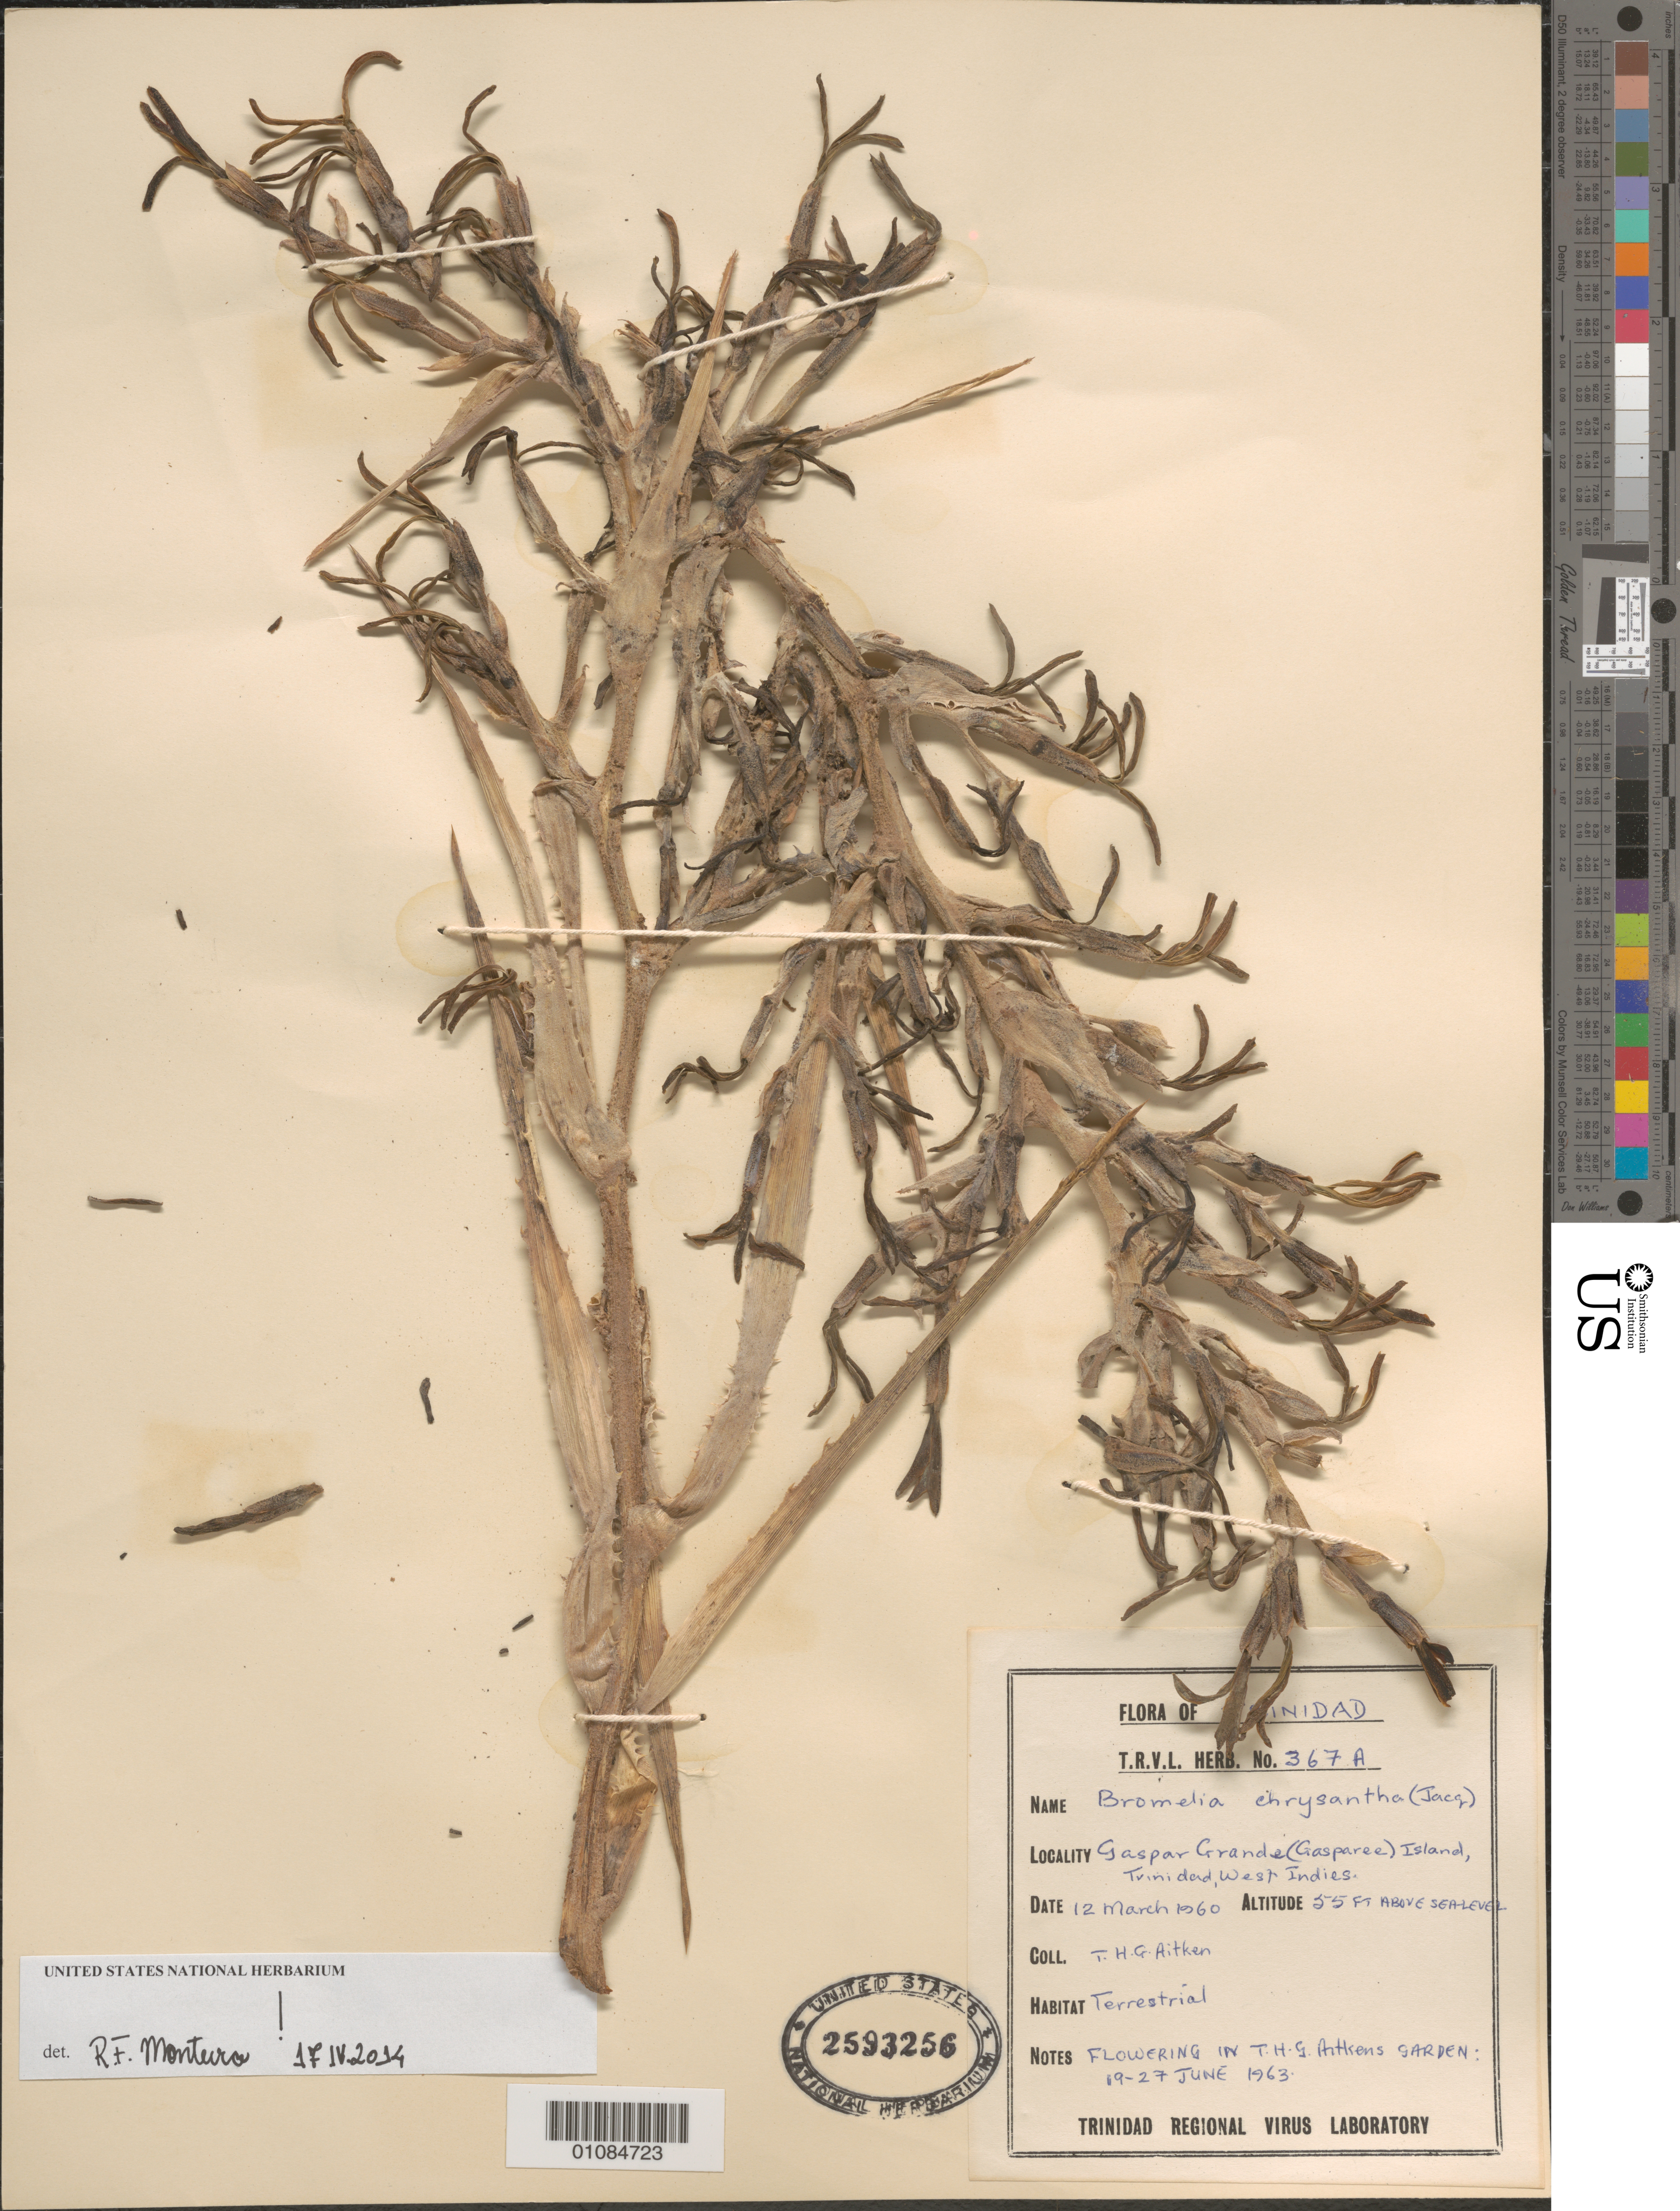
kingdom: Plantae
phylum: Tracheophyta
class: Liliopsida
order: Poales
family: Bromeliaceae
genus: Bromelia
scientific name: Bromelia chrysantha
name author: Jacq.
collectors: T. Aitken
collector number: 367A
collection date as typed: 12 Mar 1960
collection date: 1960-03-12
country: Trinidad and Tobago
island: Trinidad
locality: Gaspar Grande (Gasparee Island)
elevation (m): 17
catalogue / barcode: US 2593256